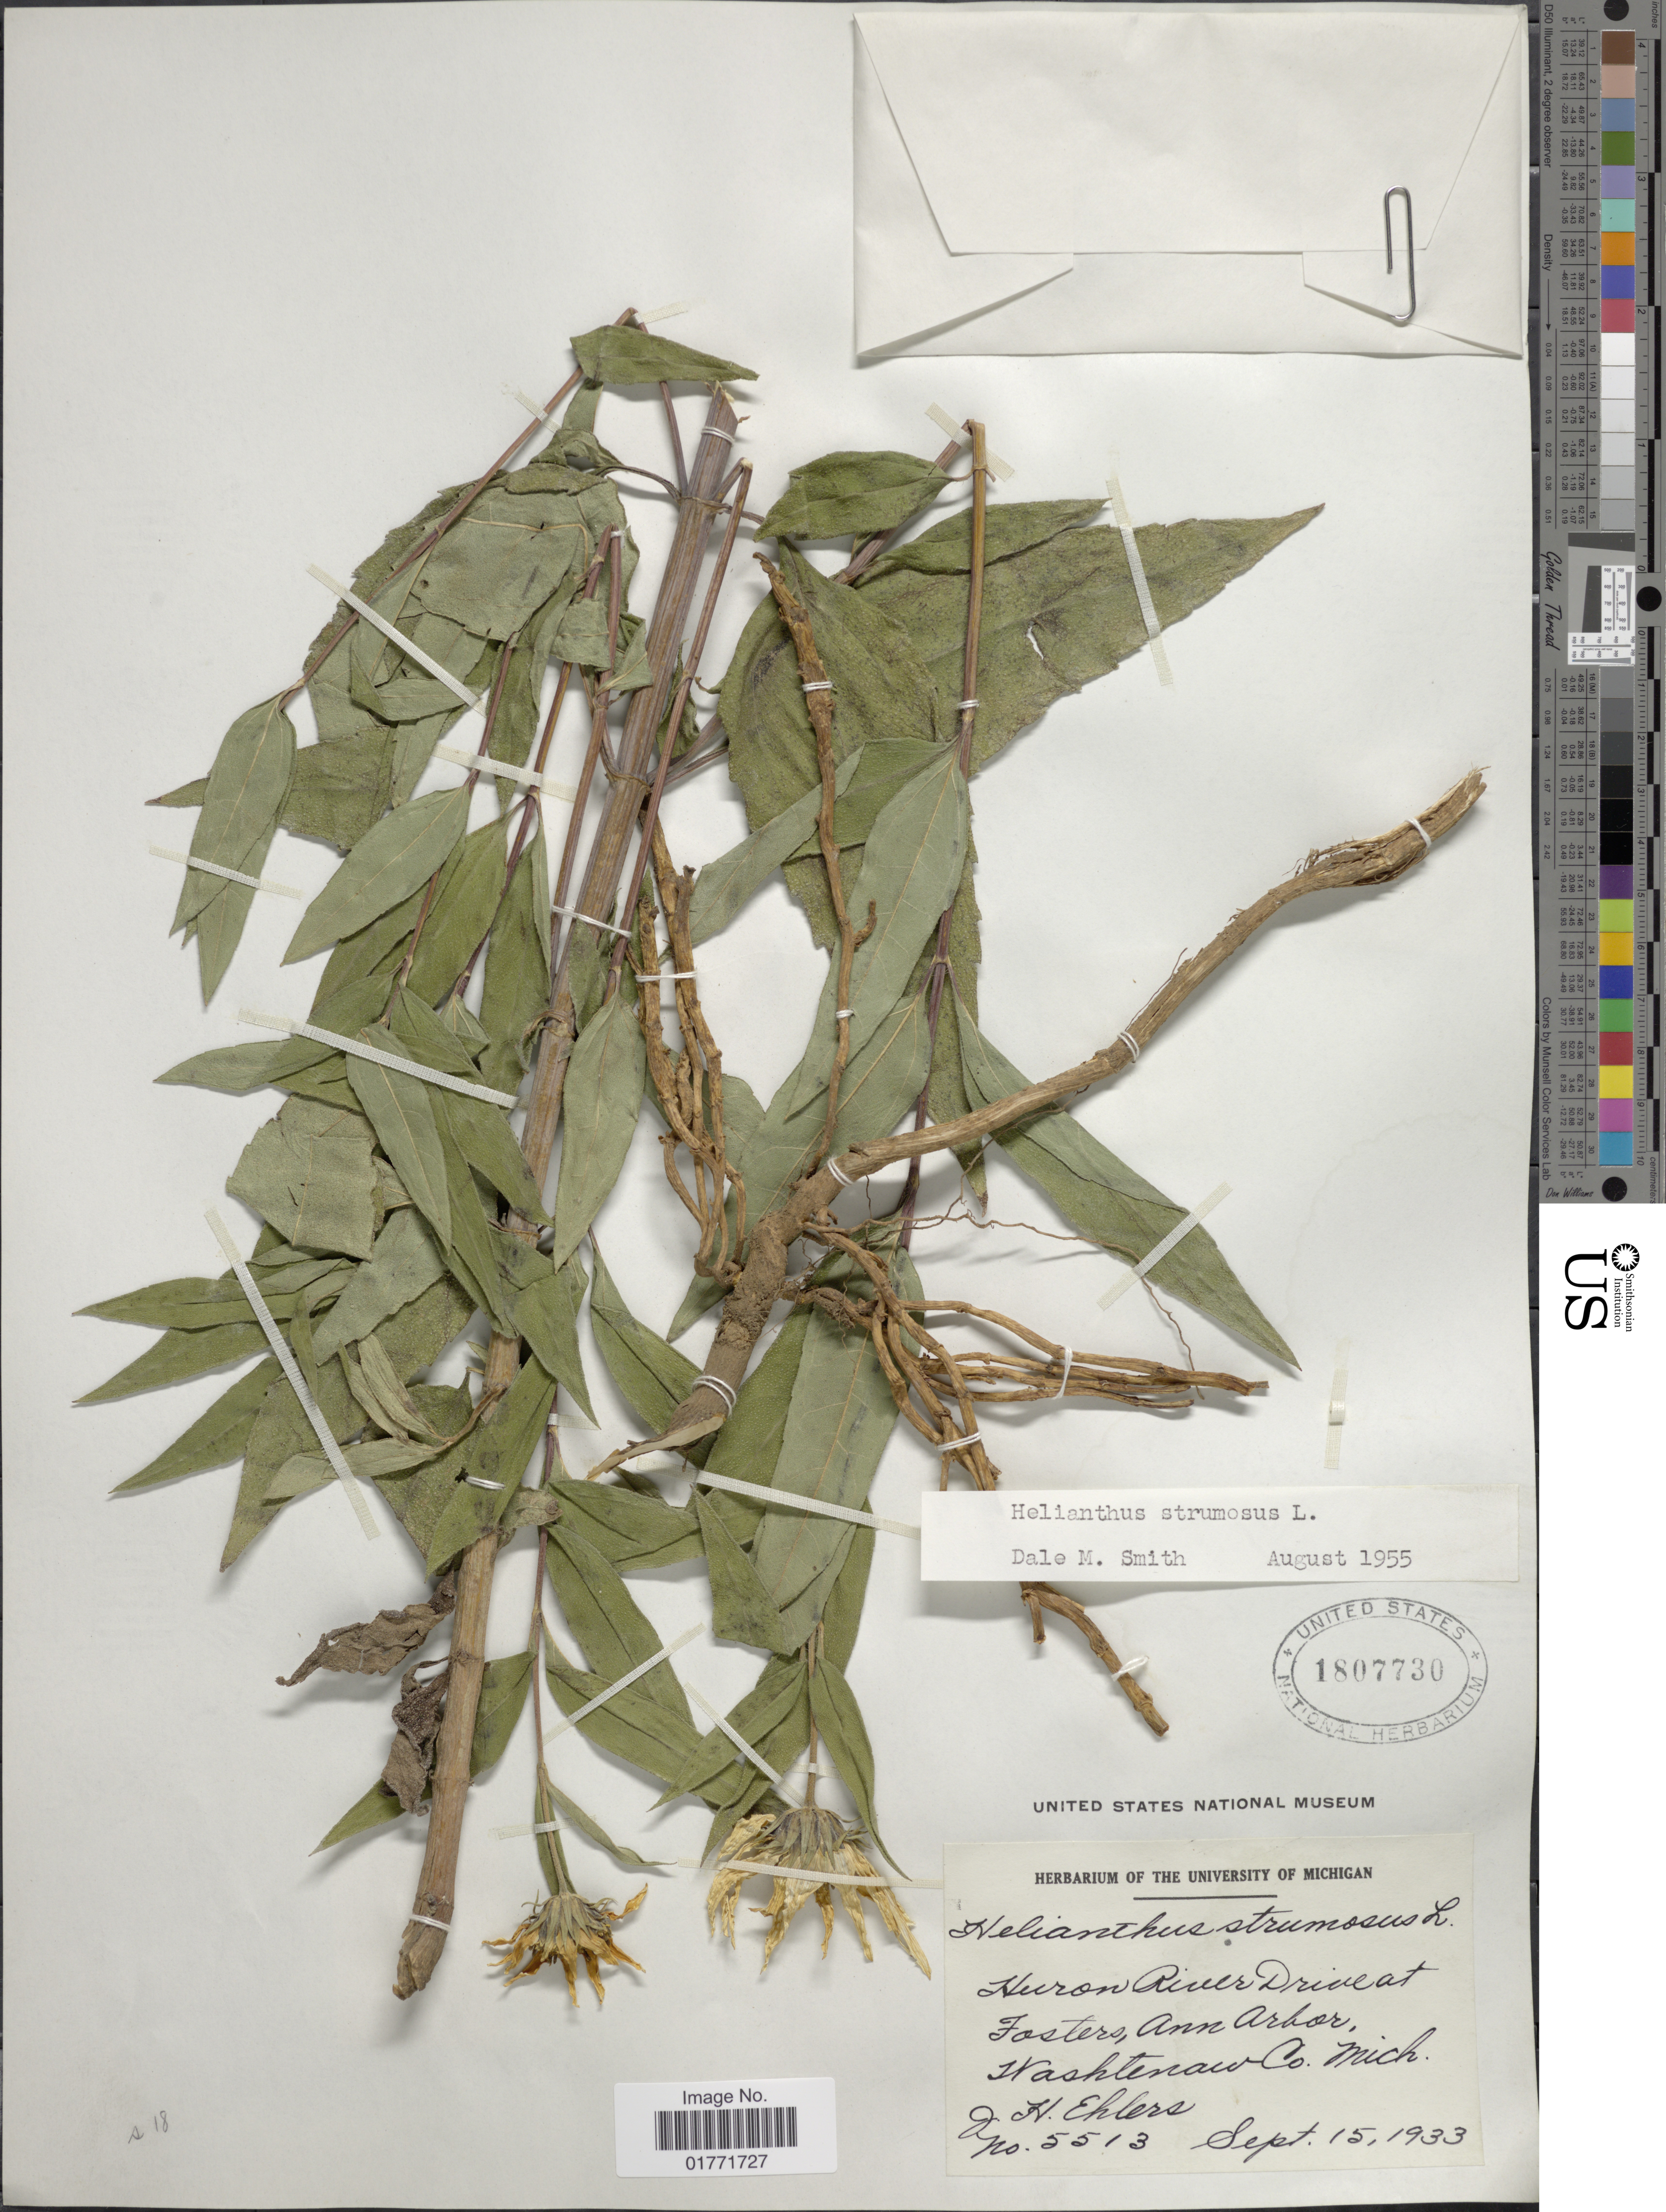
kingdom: Plantae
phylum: Tracheophyta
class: Magnoliopsida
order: Asterales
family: Asteraceae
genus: Helianthus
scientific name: Helianthus strumosus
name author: L.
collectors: J. H. Ehlers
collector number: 5513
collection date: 1933-09-15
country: United States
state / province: Michigan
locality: Huron River Drive at Foster, ann Arbor. Washtenaw Co. Mich.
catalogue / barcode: US 1807730